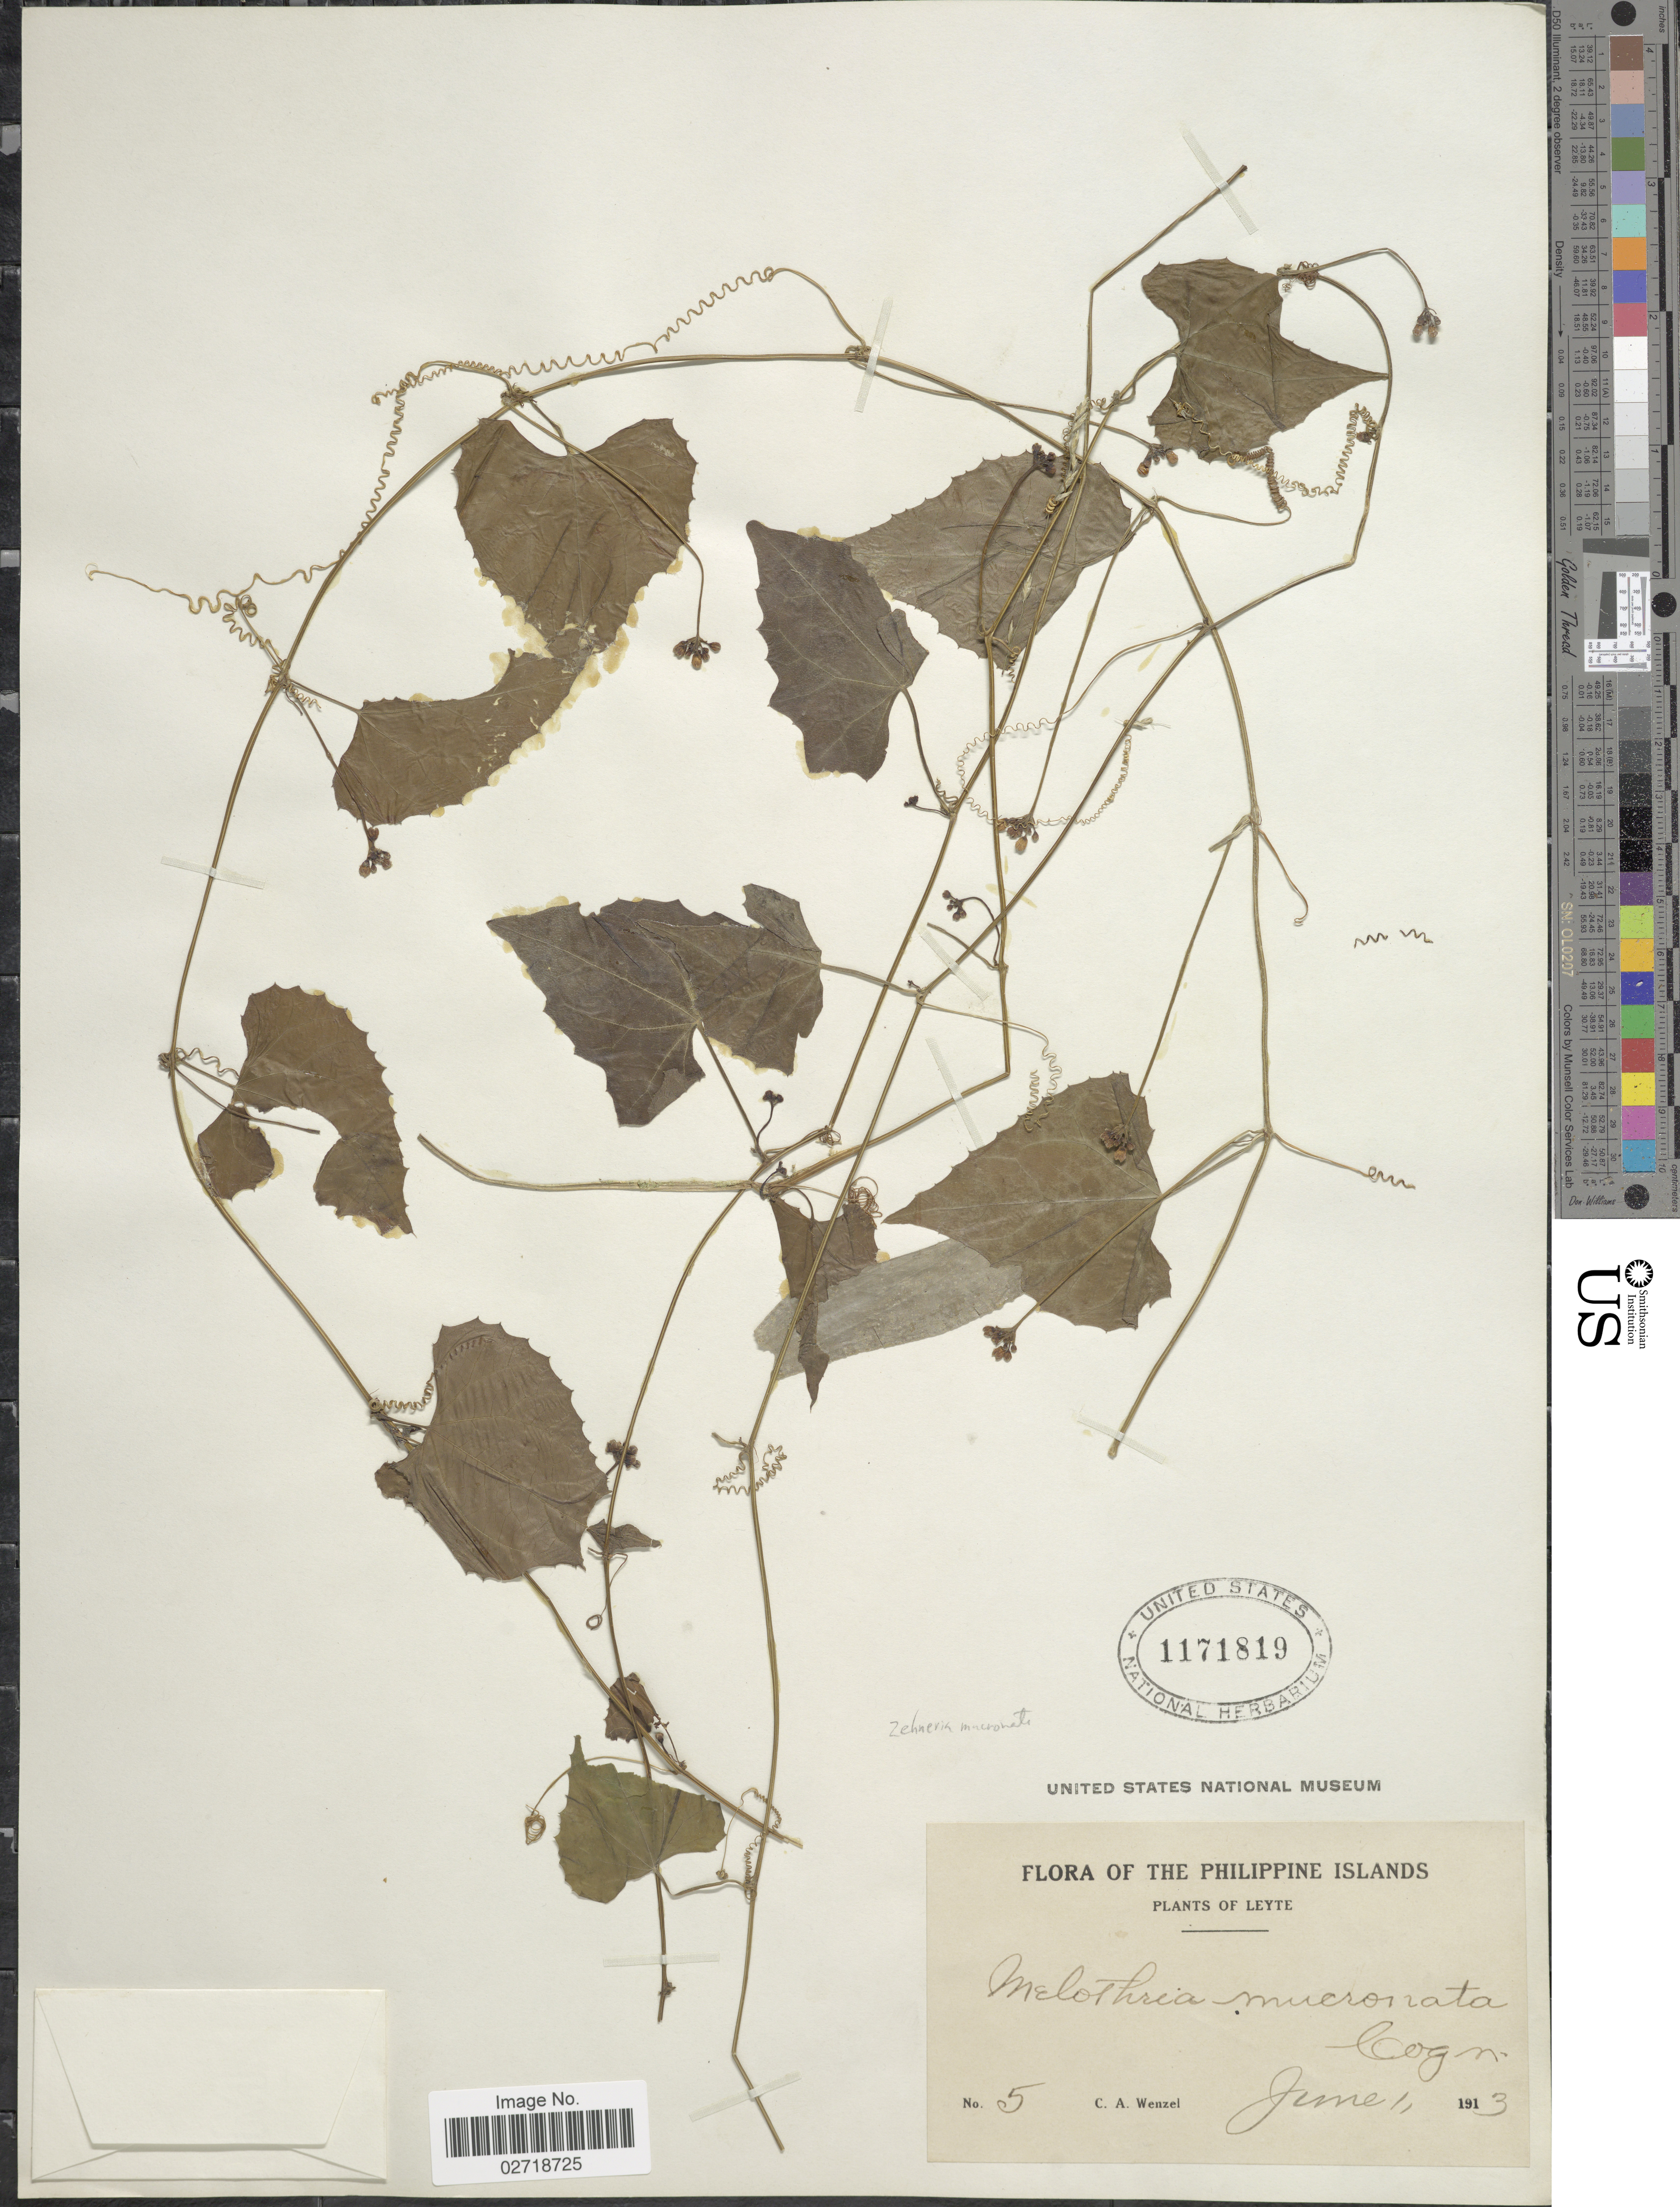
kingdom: Plantae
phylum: Tracheophyta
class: Magnoliopsida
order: Cucurbitales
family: Cucurbitaceae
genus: Zehneria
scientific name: Zehneria mucronata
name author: (Blume) Miq.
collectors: C. Wenzel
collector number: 5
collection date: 1913-06-01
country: Philippines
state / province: Eastern Visayas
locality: Leyte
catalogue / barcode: US 1171819